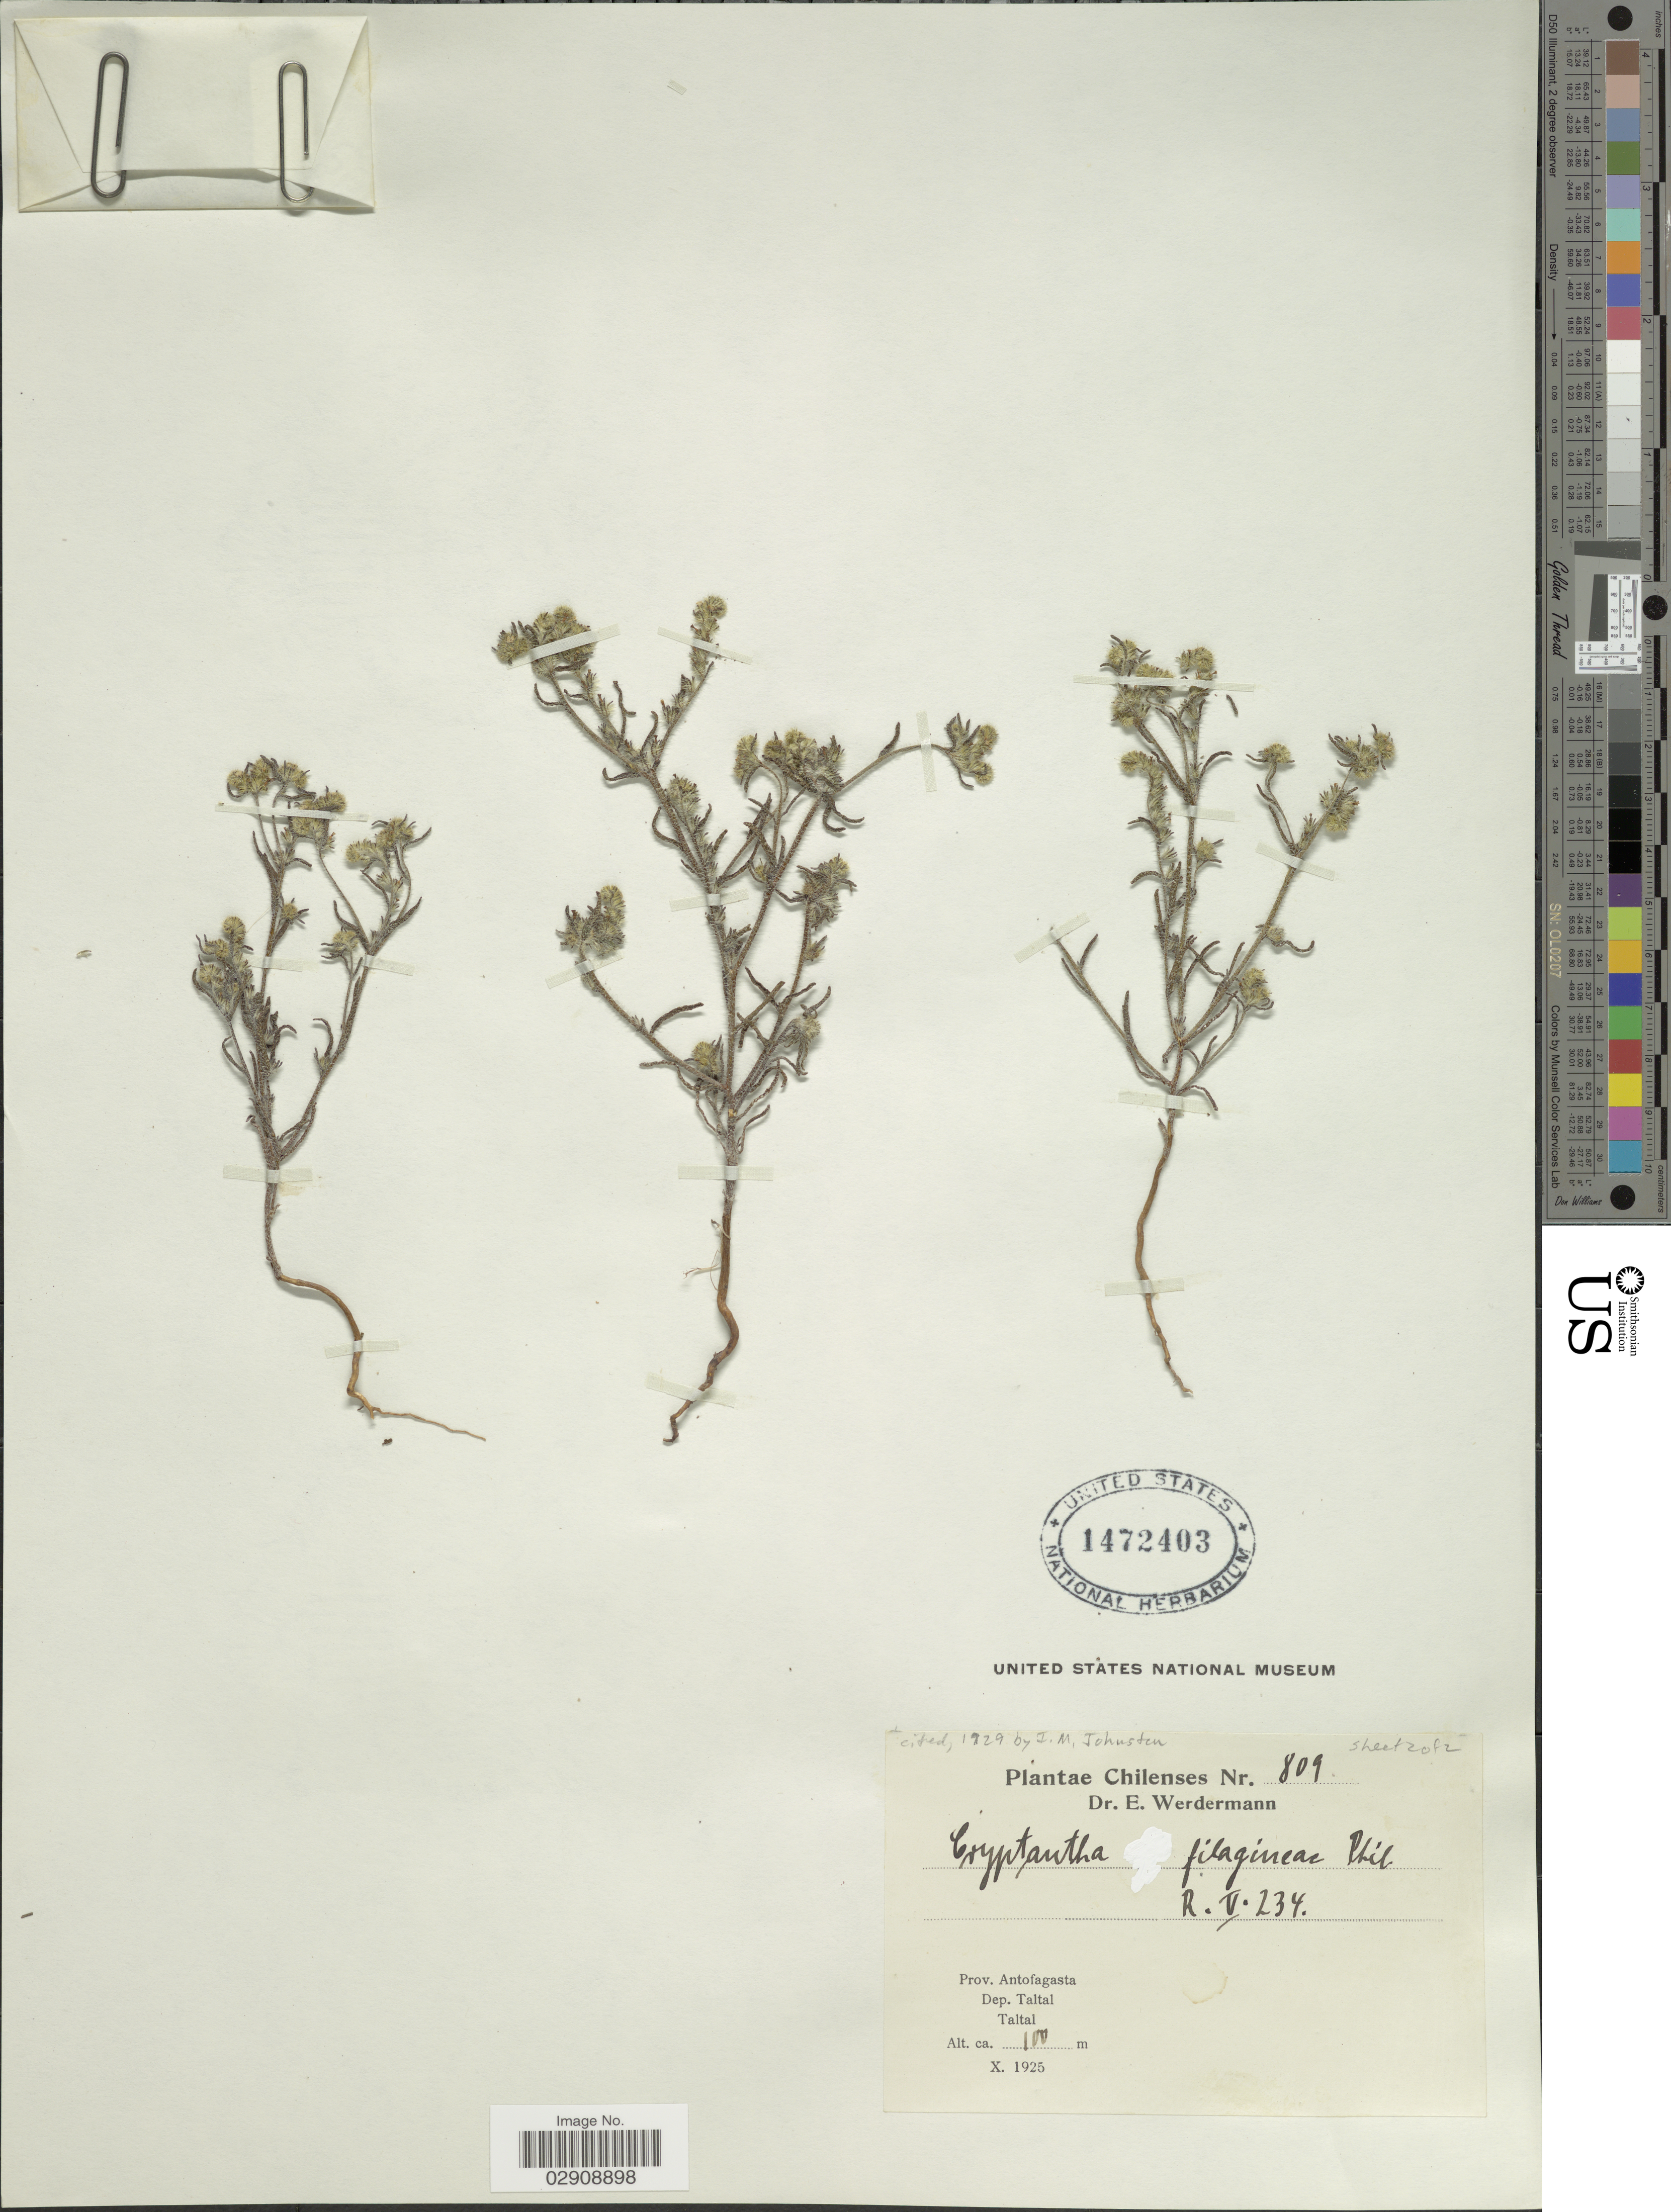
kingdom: Plantae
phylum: Tracheophyta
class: Magnoliopsida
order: Boraginales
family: Boraginaceae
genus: Cryptantha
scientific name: Cryptantha filaginea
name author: (Phil.) Reiche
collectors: E. Werdermann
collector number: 809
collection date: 1925-10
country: Chile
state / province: Antofagasta (II)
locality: Prov. Antofagasta. Dep. Taltal. Taltal. Chile.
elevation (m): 100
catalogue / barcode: US 1472403